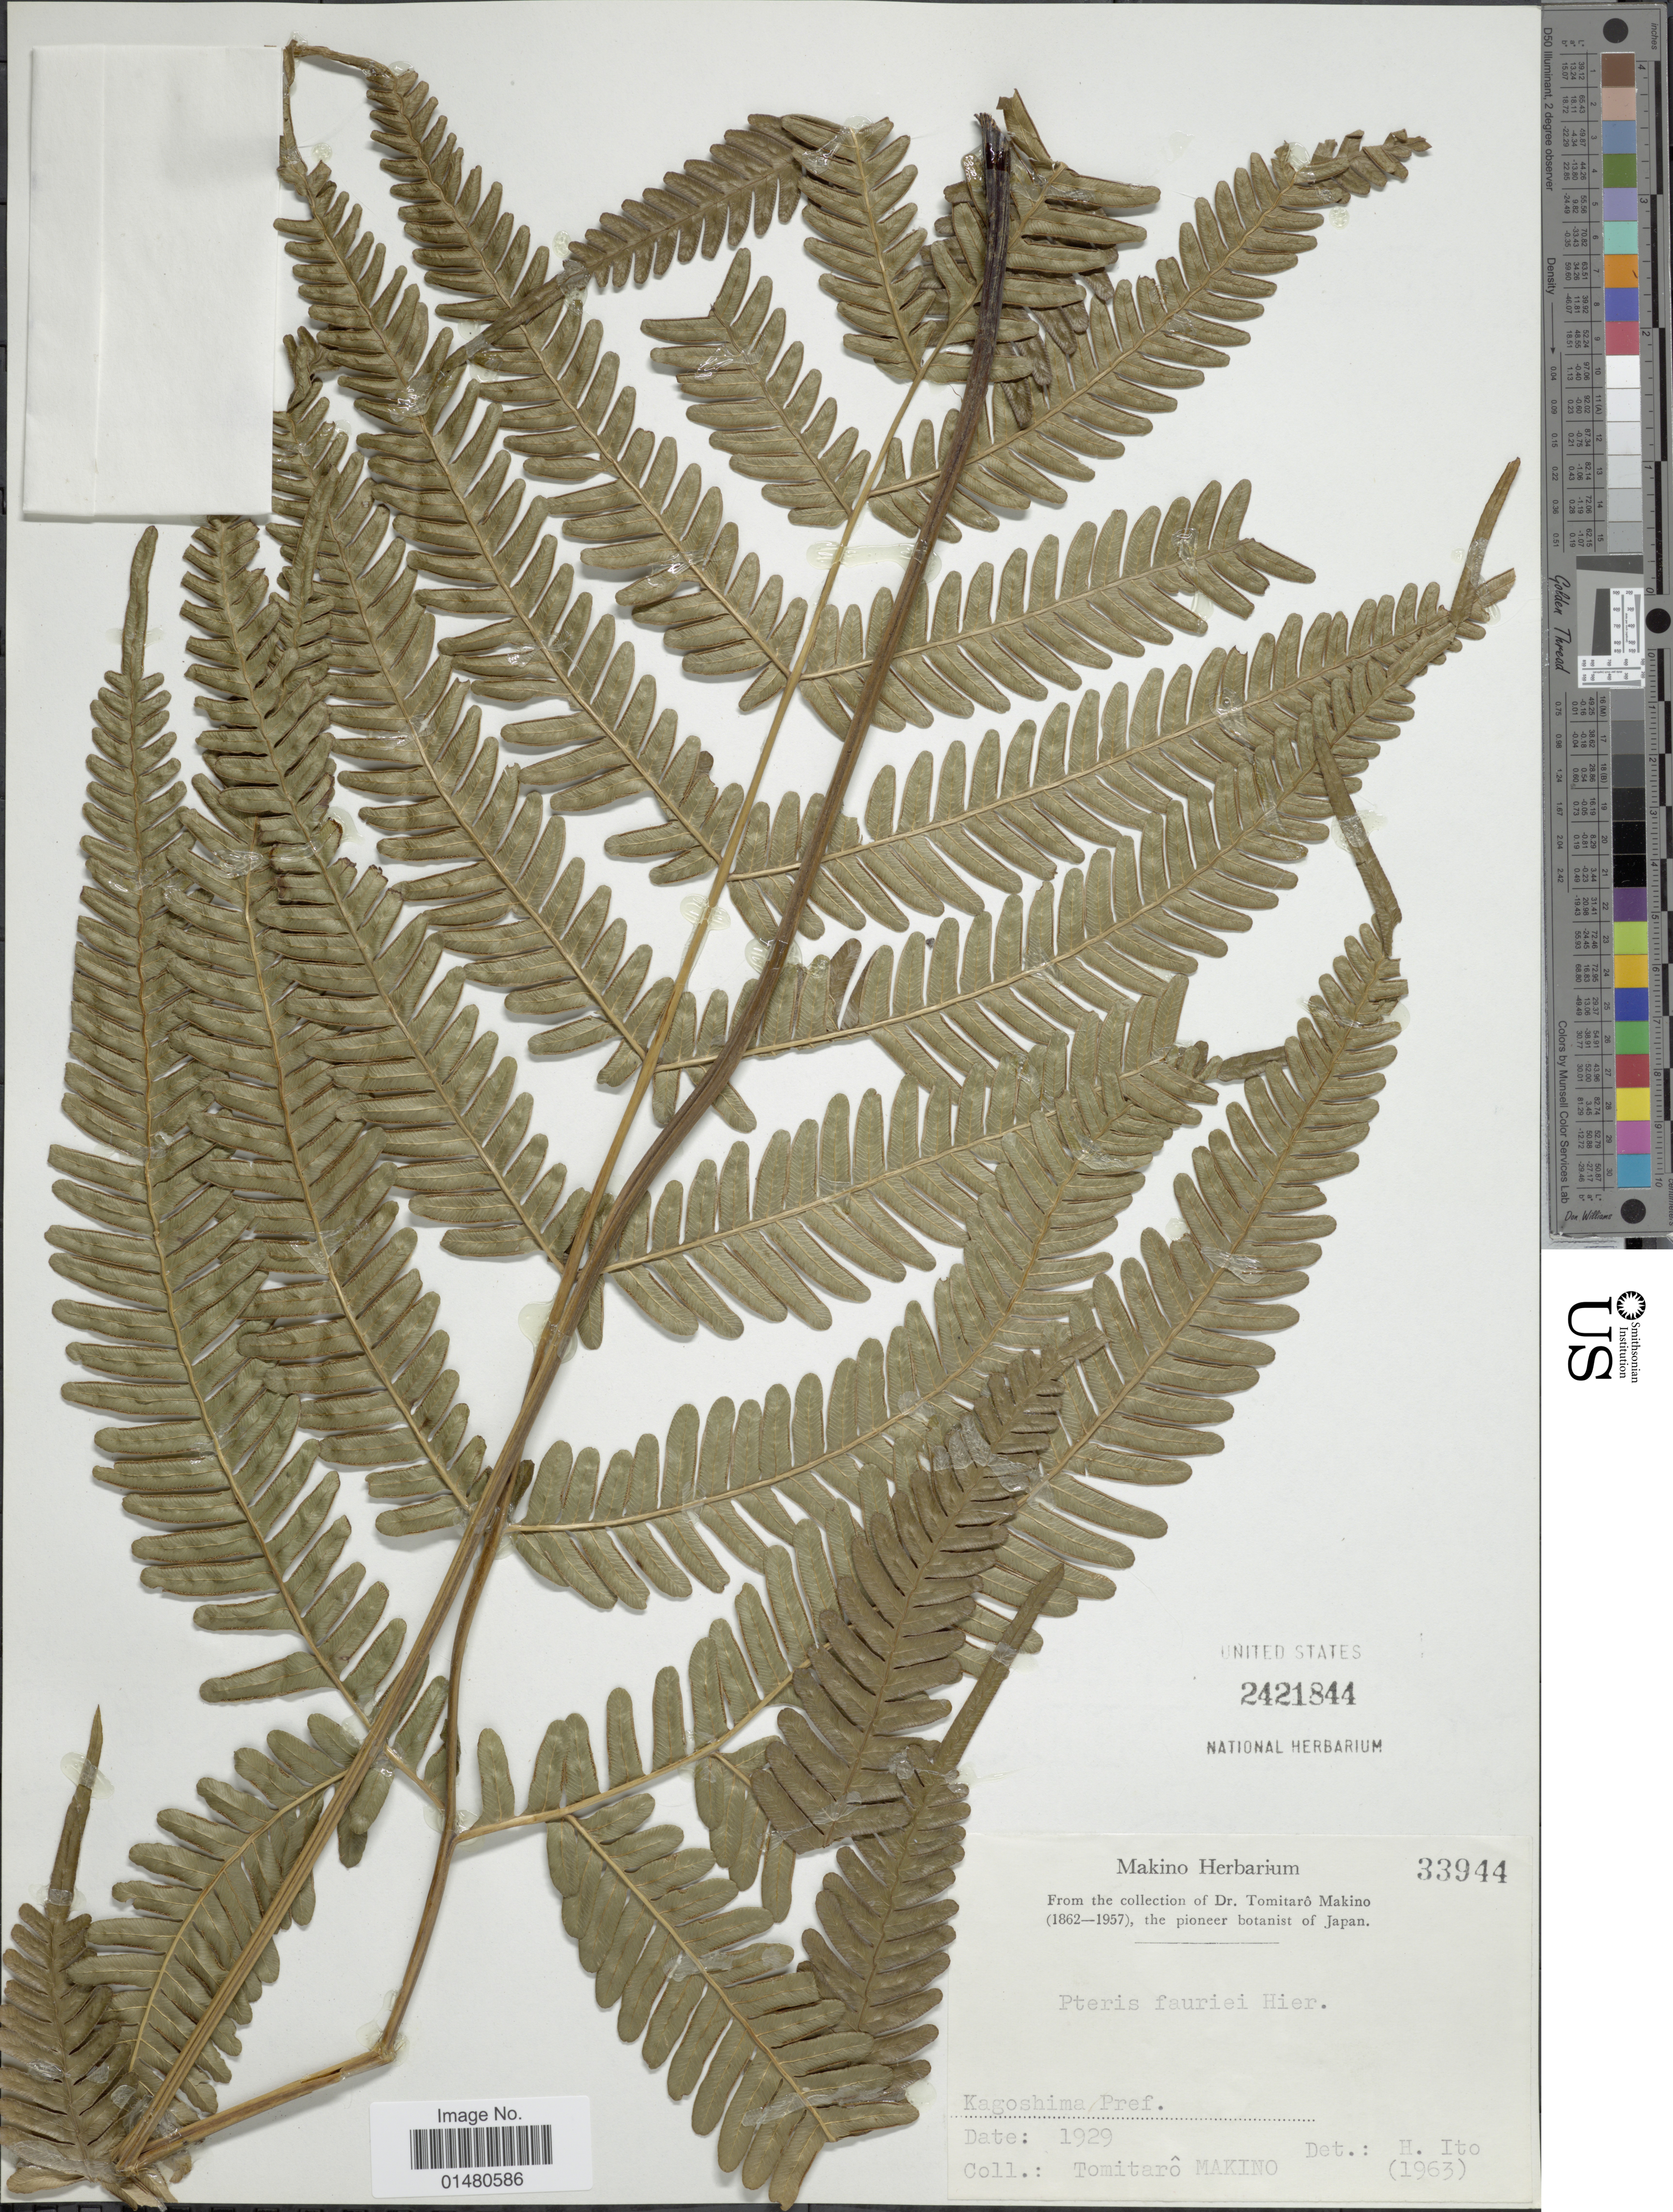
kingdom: Plantae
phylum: Tracheophyta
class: Polypodiopsida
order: Polypodiales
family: Pteridaceae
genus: Pteris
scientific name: Pteris fauriei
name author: Hieron.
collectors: T. Makino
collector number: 33944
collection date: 1929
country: Japan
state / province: Kagosima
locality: Kagoshima Pref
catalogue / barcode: US 2421844